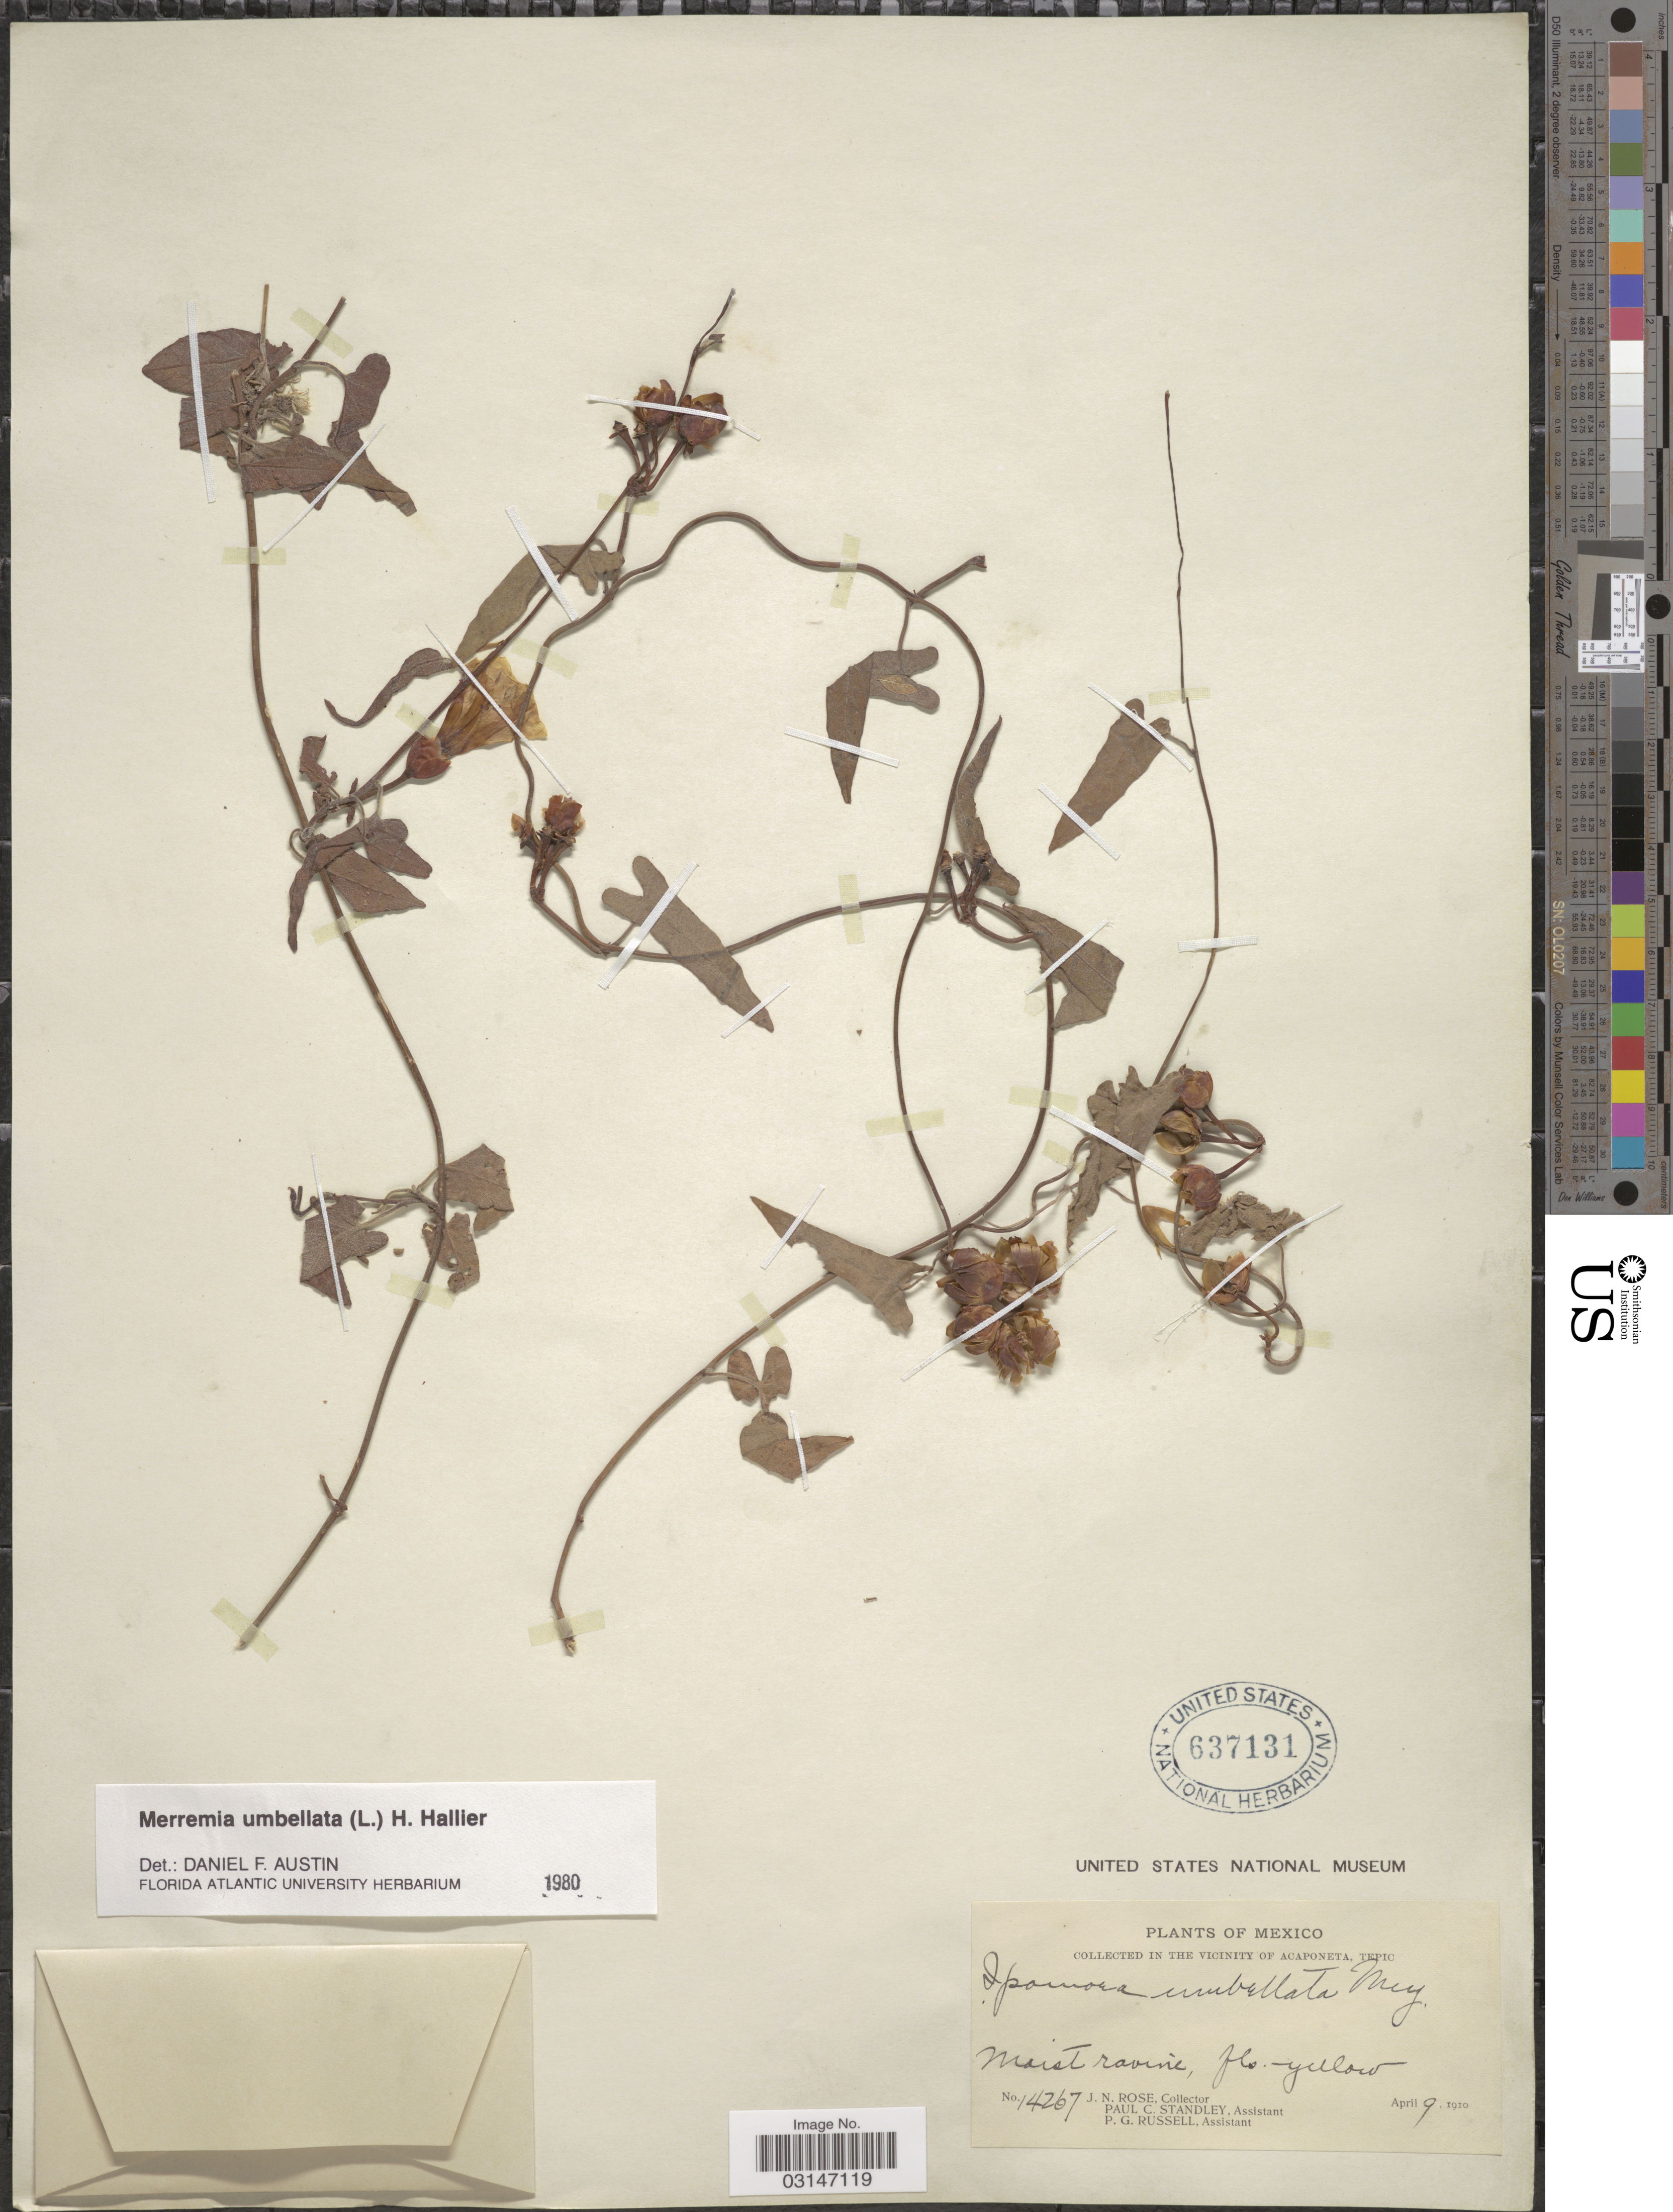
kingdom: Plantae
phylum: Tracheophyta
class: Magnoliopsida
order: Solanales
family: Convolvulaceae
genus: Camonea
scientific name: Camonea umbellata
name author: (L.) A. R. Simões & Staples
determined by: Strong, Mark T., (BOT), Smithsonian Institution - National Museum of Natural History (UNITED STATES)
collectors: J. N. Rose, P. C. Standley & P. G. Russell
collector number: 14267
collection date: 1910-04-09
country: Mexico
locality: In The Vicinity of Acaponeta, Tepic.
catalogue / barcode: US 637131